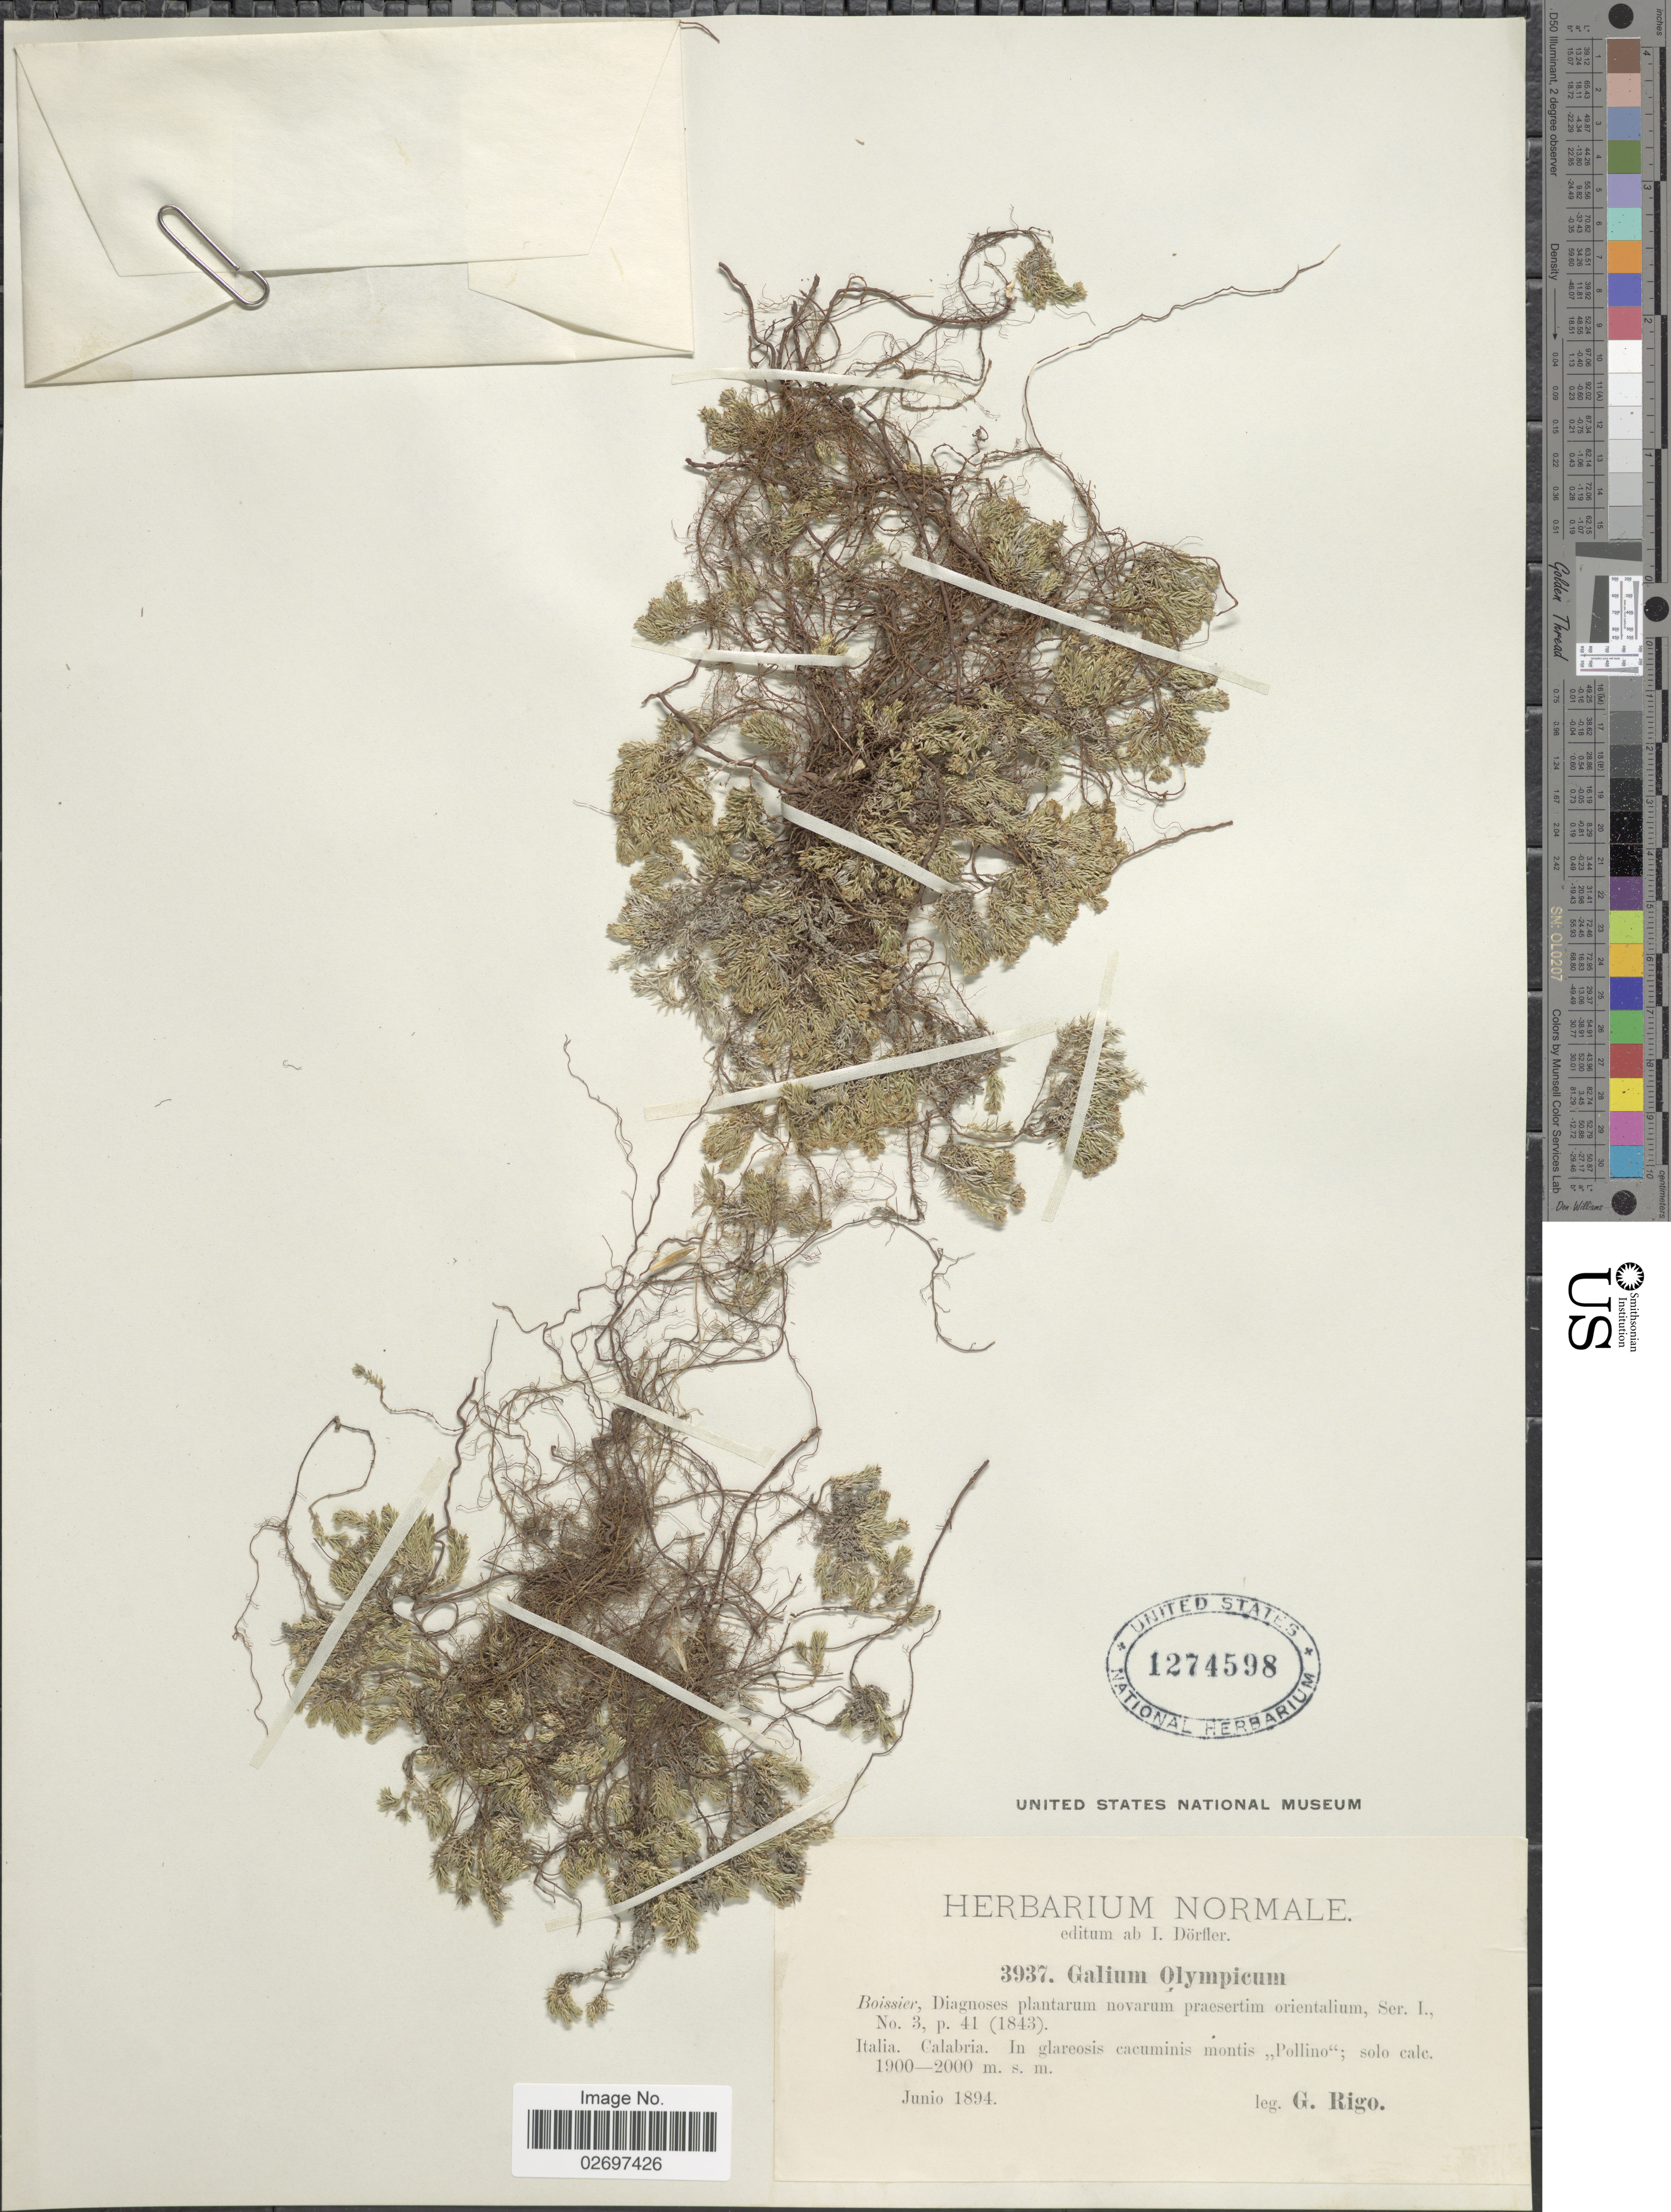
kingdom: Plantae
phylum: Tracheophyta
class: Magnoliopsida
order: Gentianales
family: Rubiaceae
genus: Galium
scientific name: Galium olympicum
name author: Boiss.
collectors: G. Rigo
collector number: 3937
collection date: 1894-06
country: Italy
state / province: Calabria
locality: Montis "Pollino"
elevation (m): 1900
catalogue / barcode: US 1274598